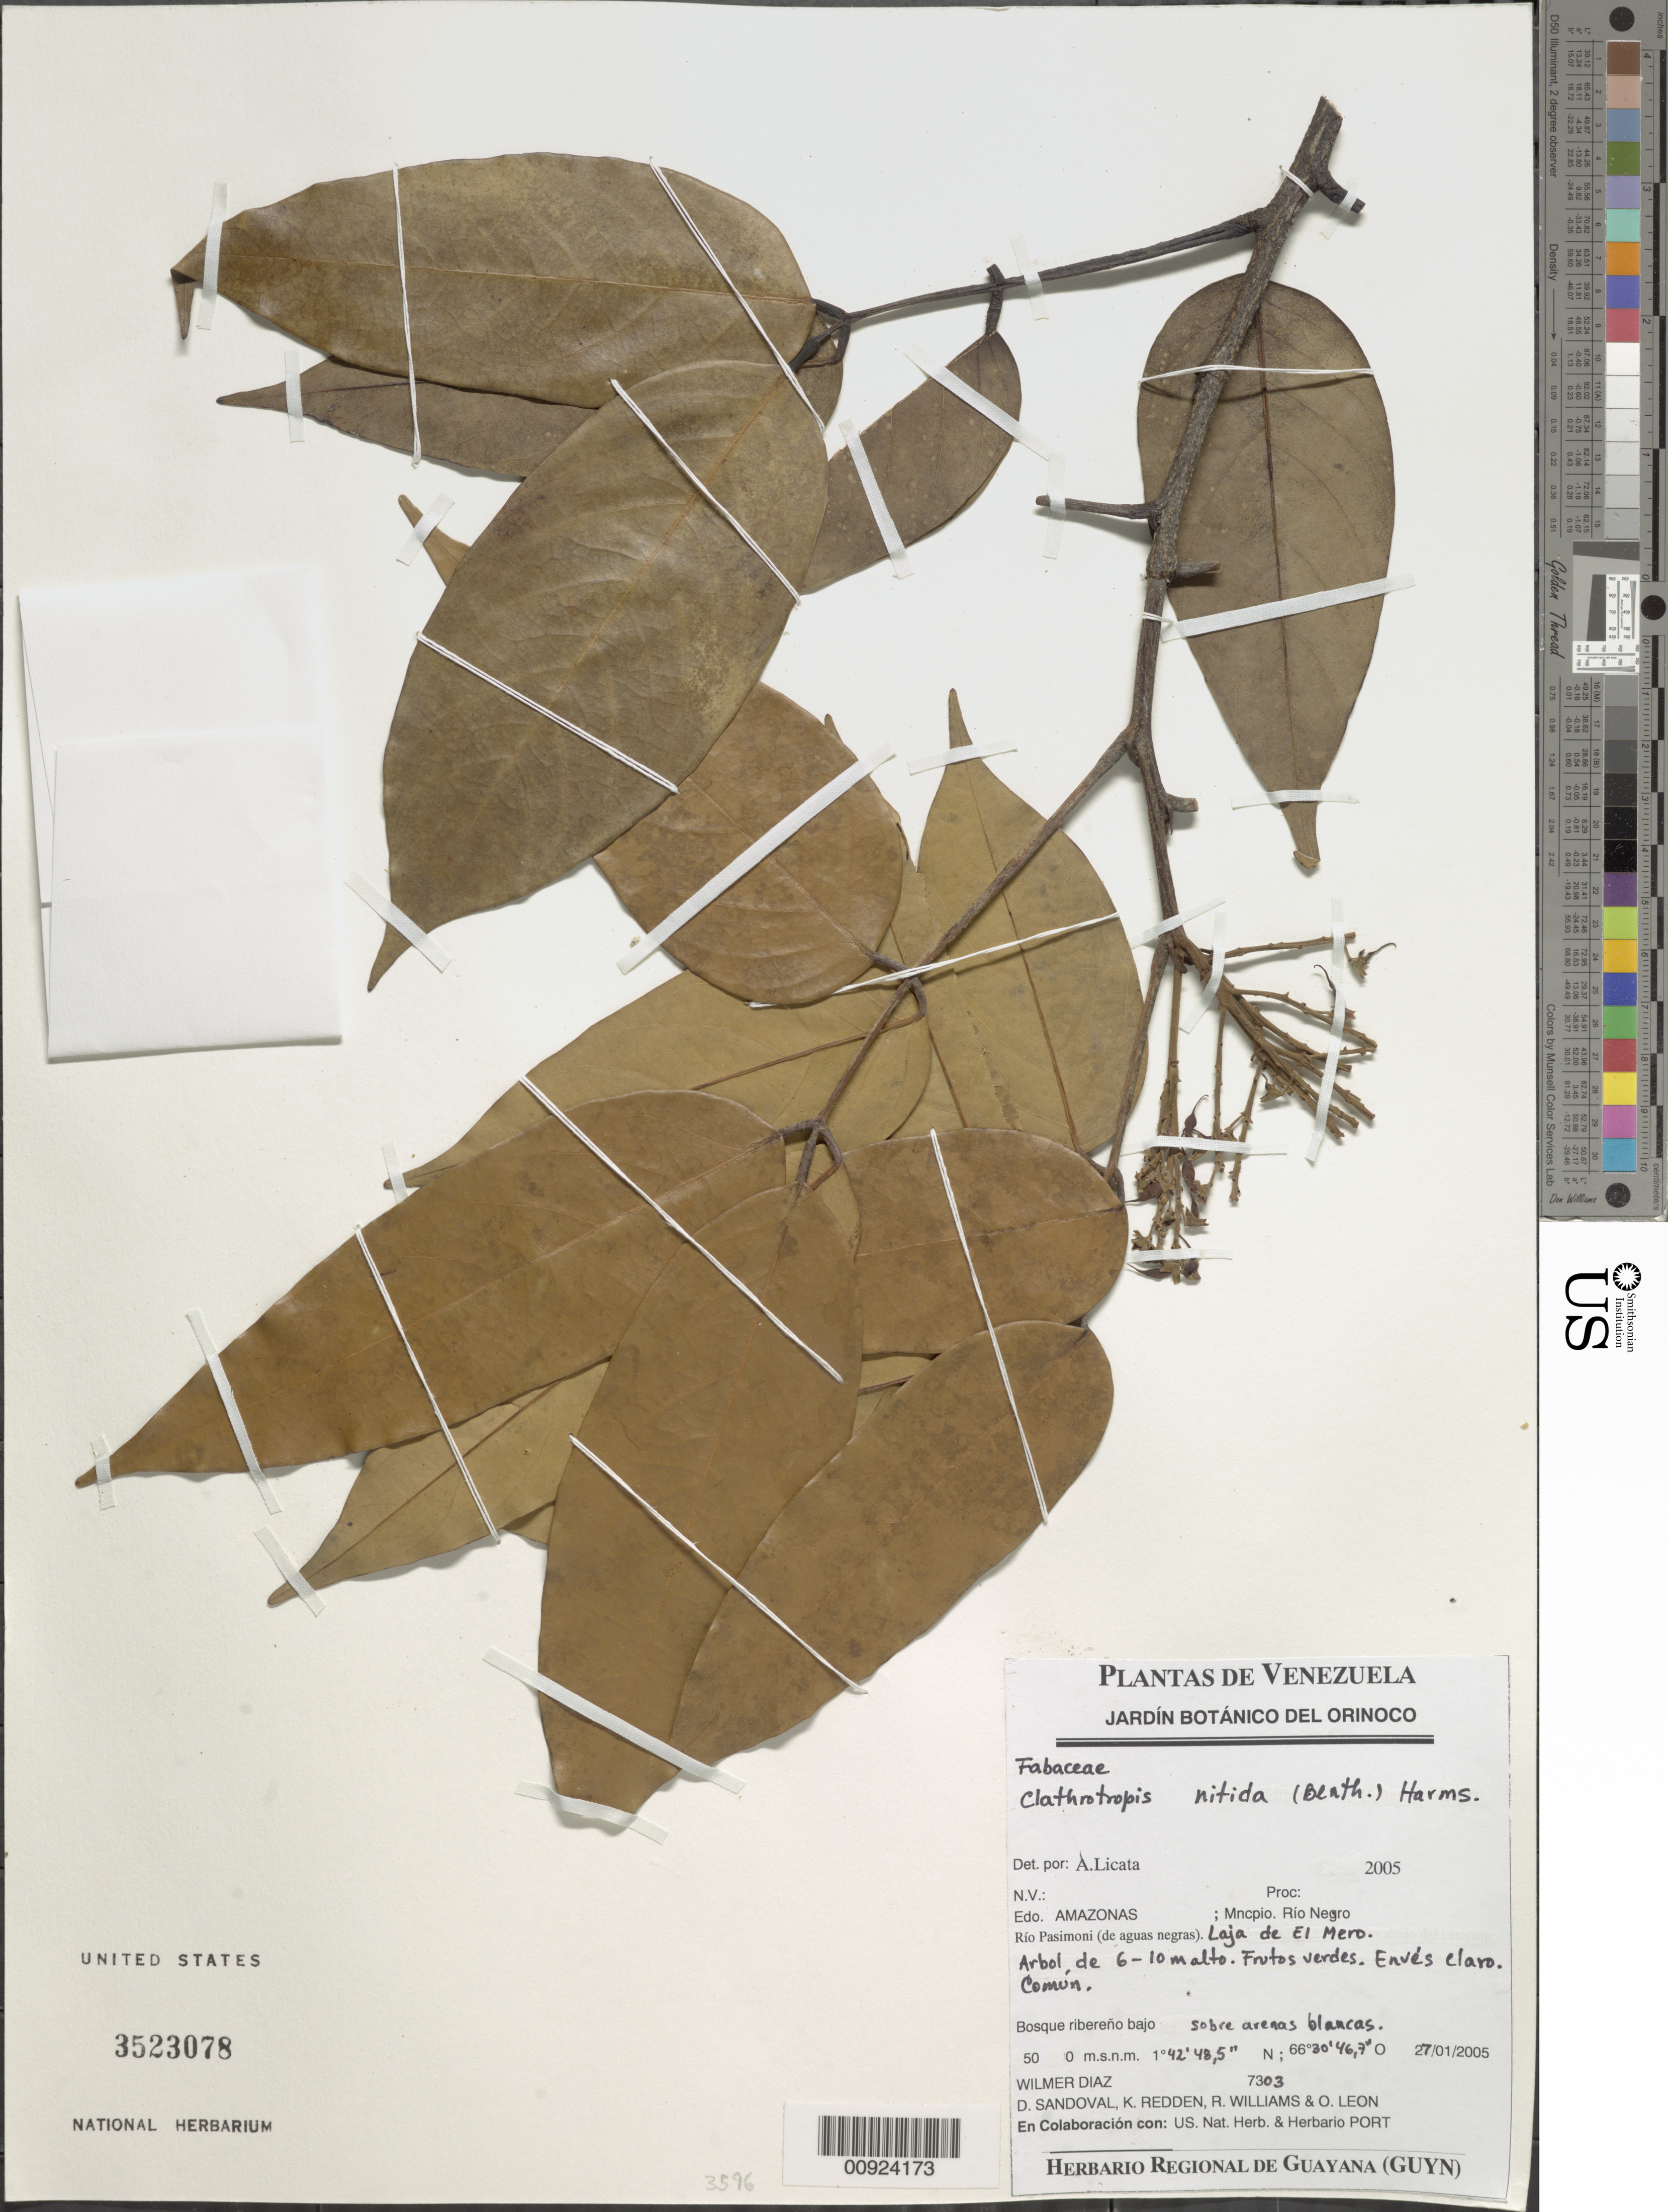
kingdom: Plantae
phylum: Tracheophyta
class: Magnoliopsida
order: Fabales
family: Fabaceae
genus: Clathrotropis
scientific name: Clathrotropis nitida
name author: Harms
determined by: Licata, A., (PORT), Univ. Nac. Exp. de los Llanos Ezequiel Zamora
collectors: W. Díaz P., D. Sandoval, K. M. Redden, R. Williams & O. León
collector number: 7303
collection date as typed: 27-Jan-05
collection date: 2005-01-27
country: Venezuela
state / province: Amazonas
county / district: Río Negro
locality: Río Pasimoni (de aguas negras). Laja de El Mero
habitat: Bosque ribereno bajo sobre arenas blancas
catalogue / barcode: US 3523078